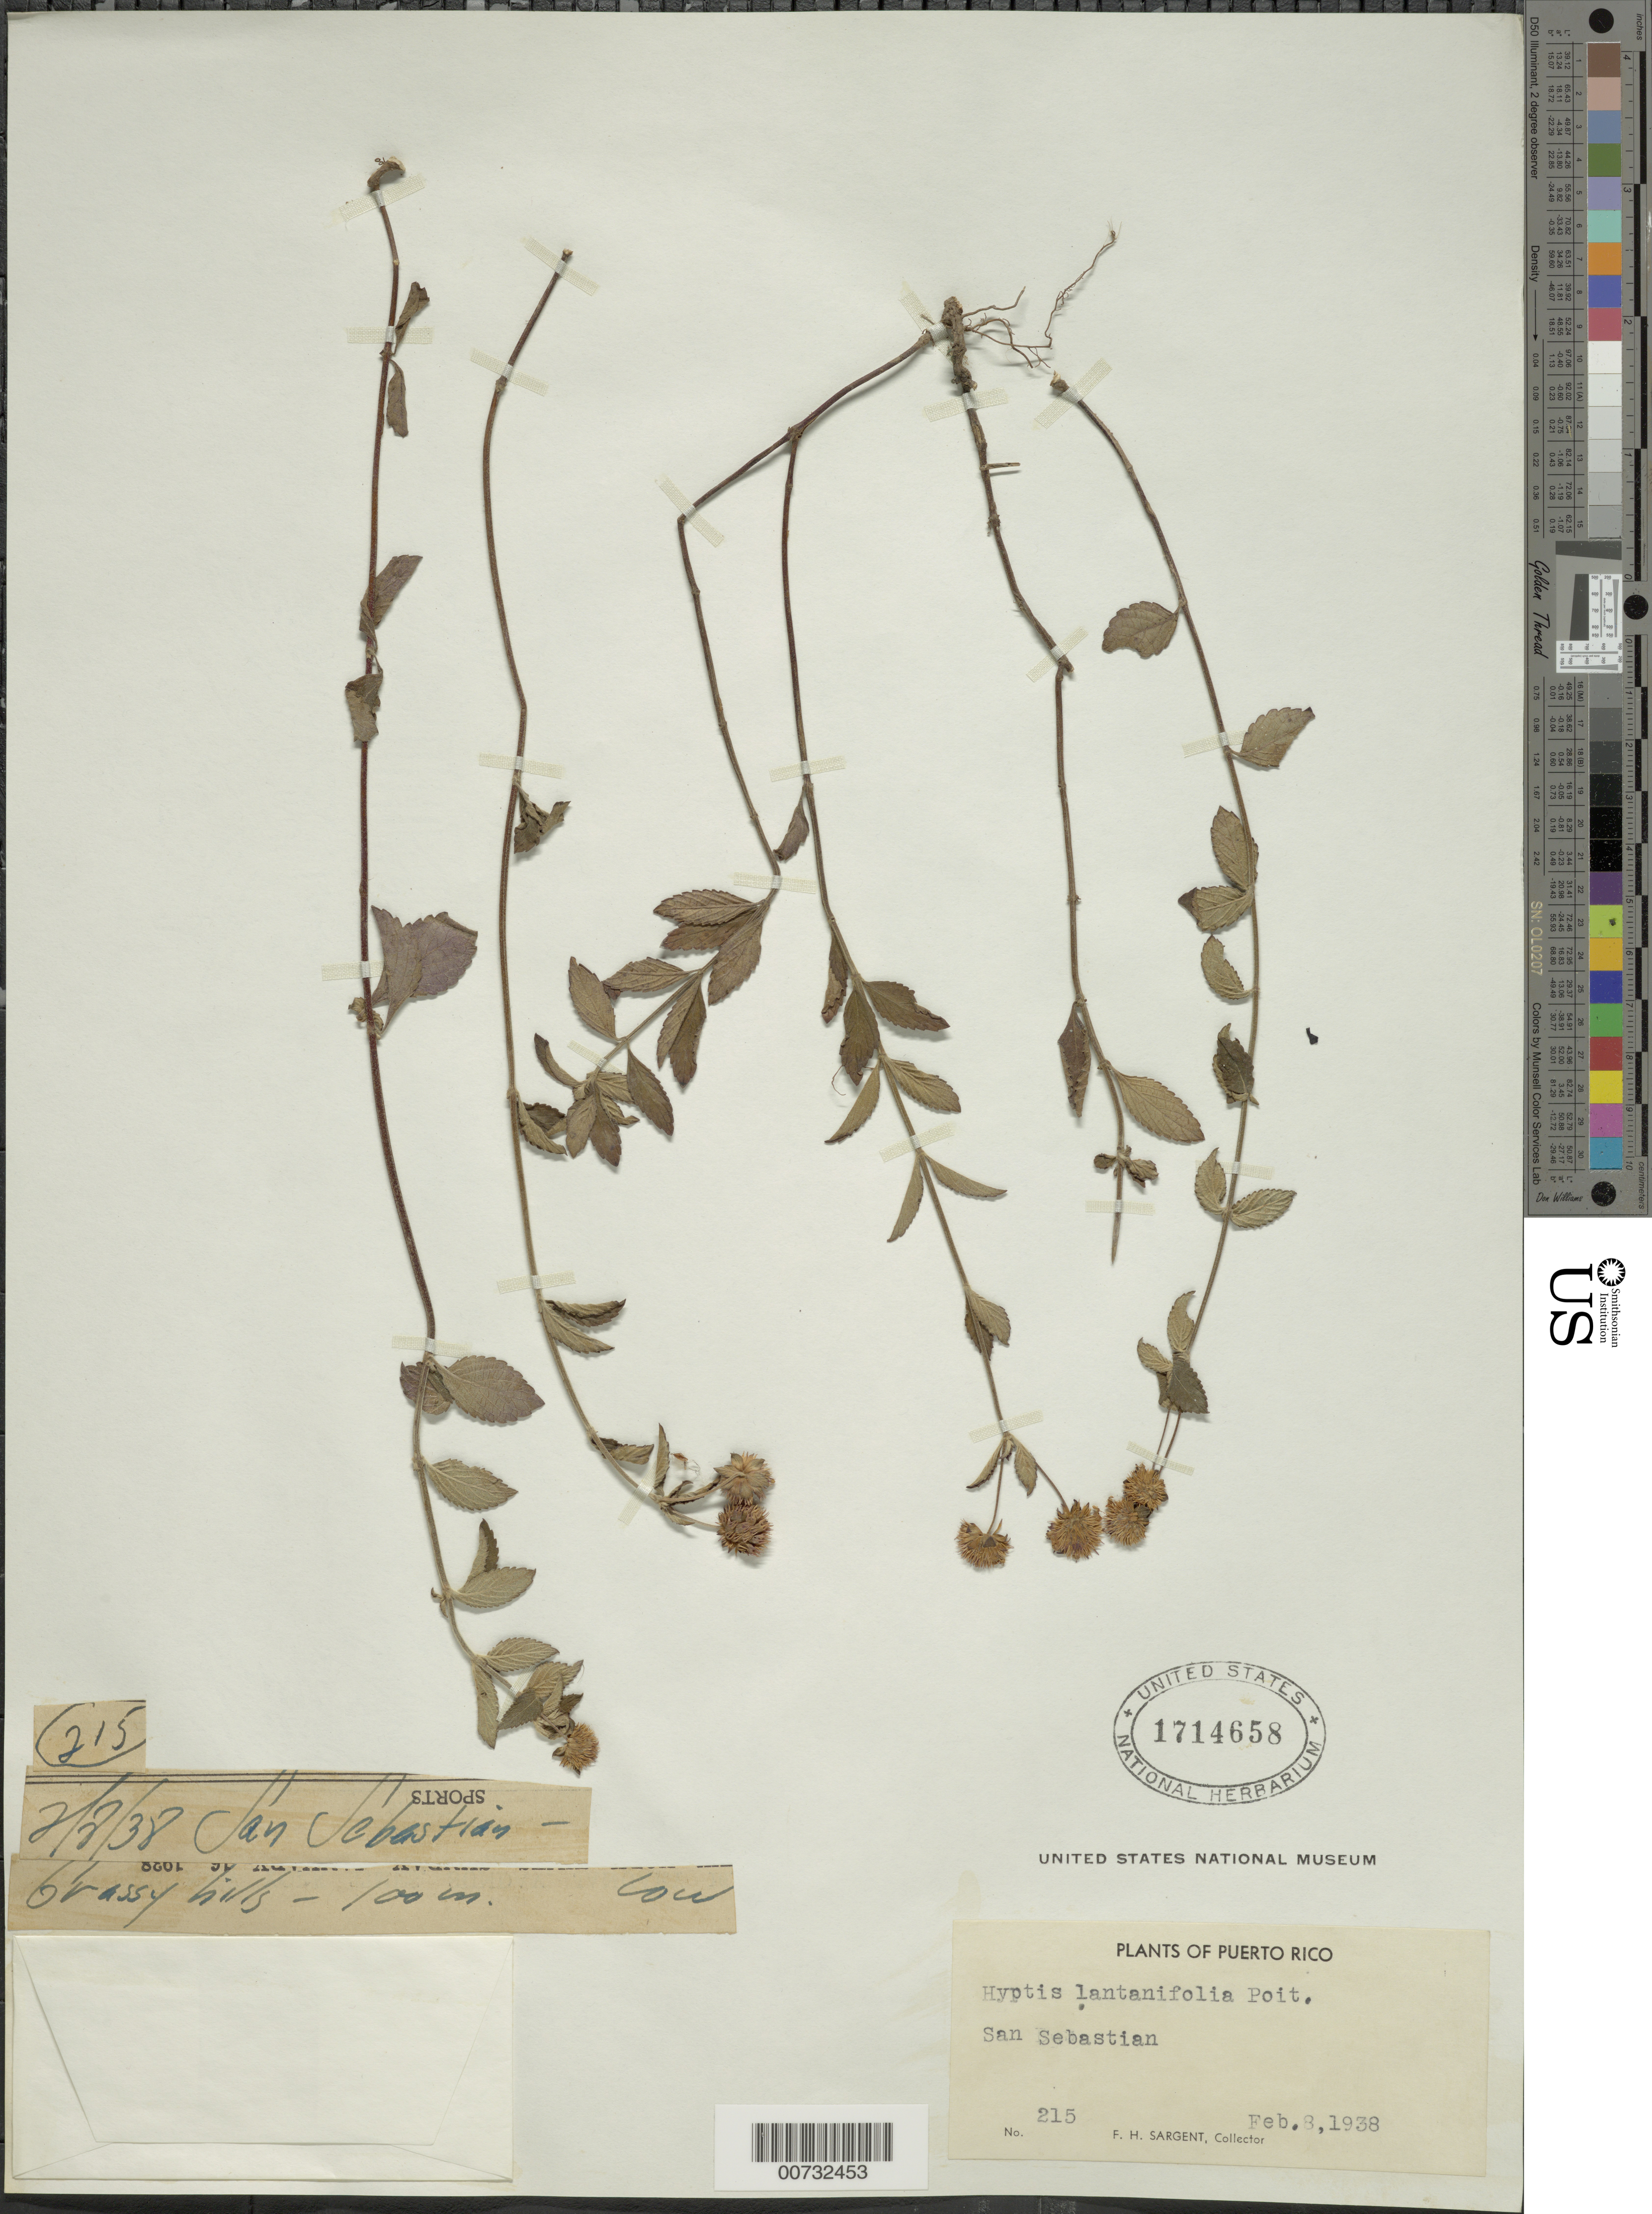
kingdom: Plantae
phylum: Tracheophyta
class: Magnoliopsida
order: Lamiales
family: Lamiaceae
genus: Hyptis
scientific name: Hyptis lantanifolia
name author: Poit.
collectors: F. H. Sargent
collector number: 215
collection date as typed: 08 Feb 1938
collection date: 1938-02-08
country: Puerto Rico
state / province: San Sebastián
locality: San Sebastian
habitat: Grassy hills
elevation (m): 100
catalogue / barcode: US 1714658